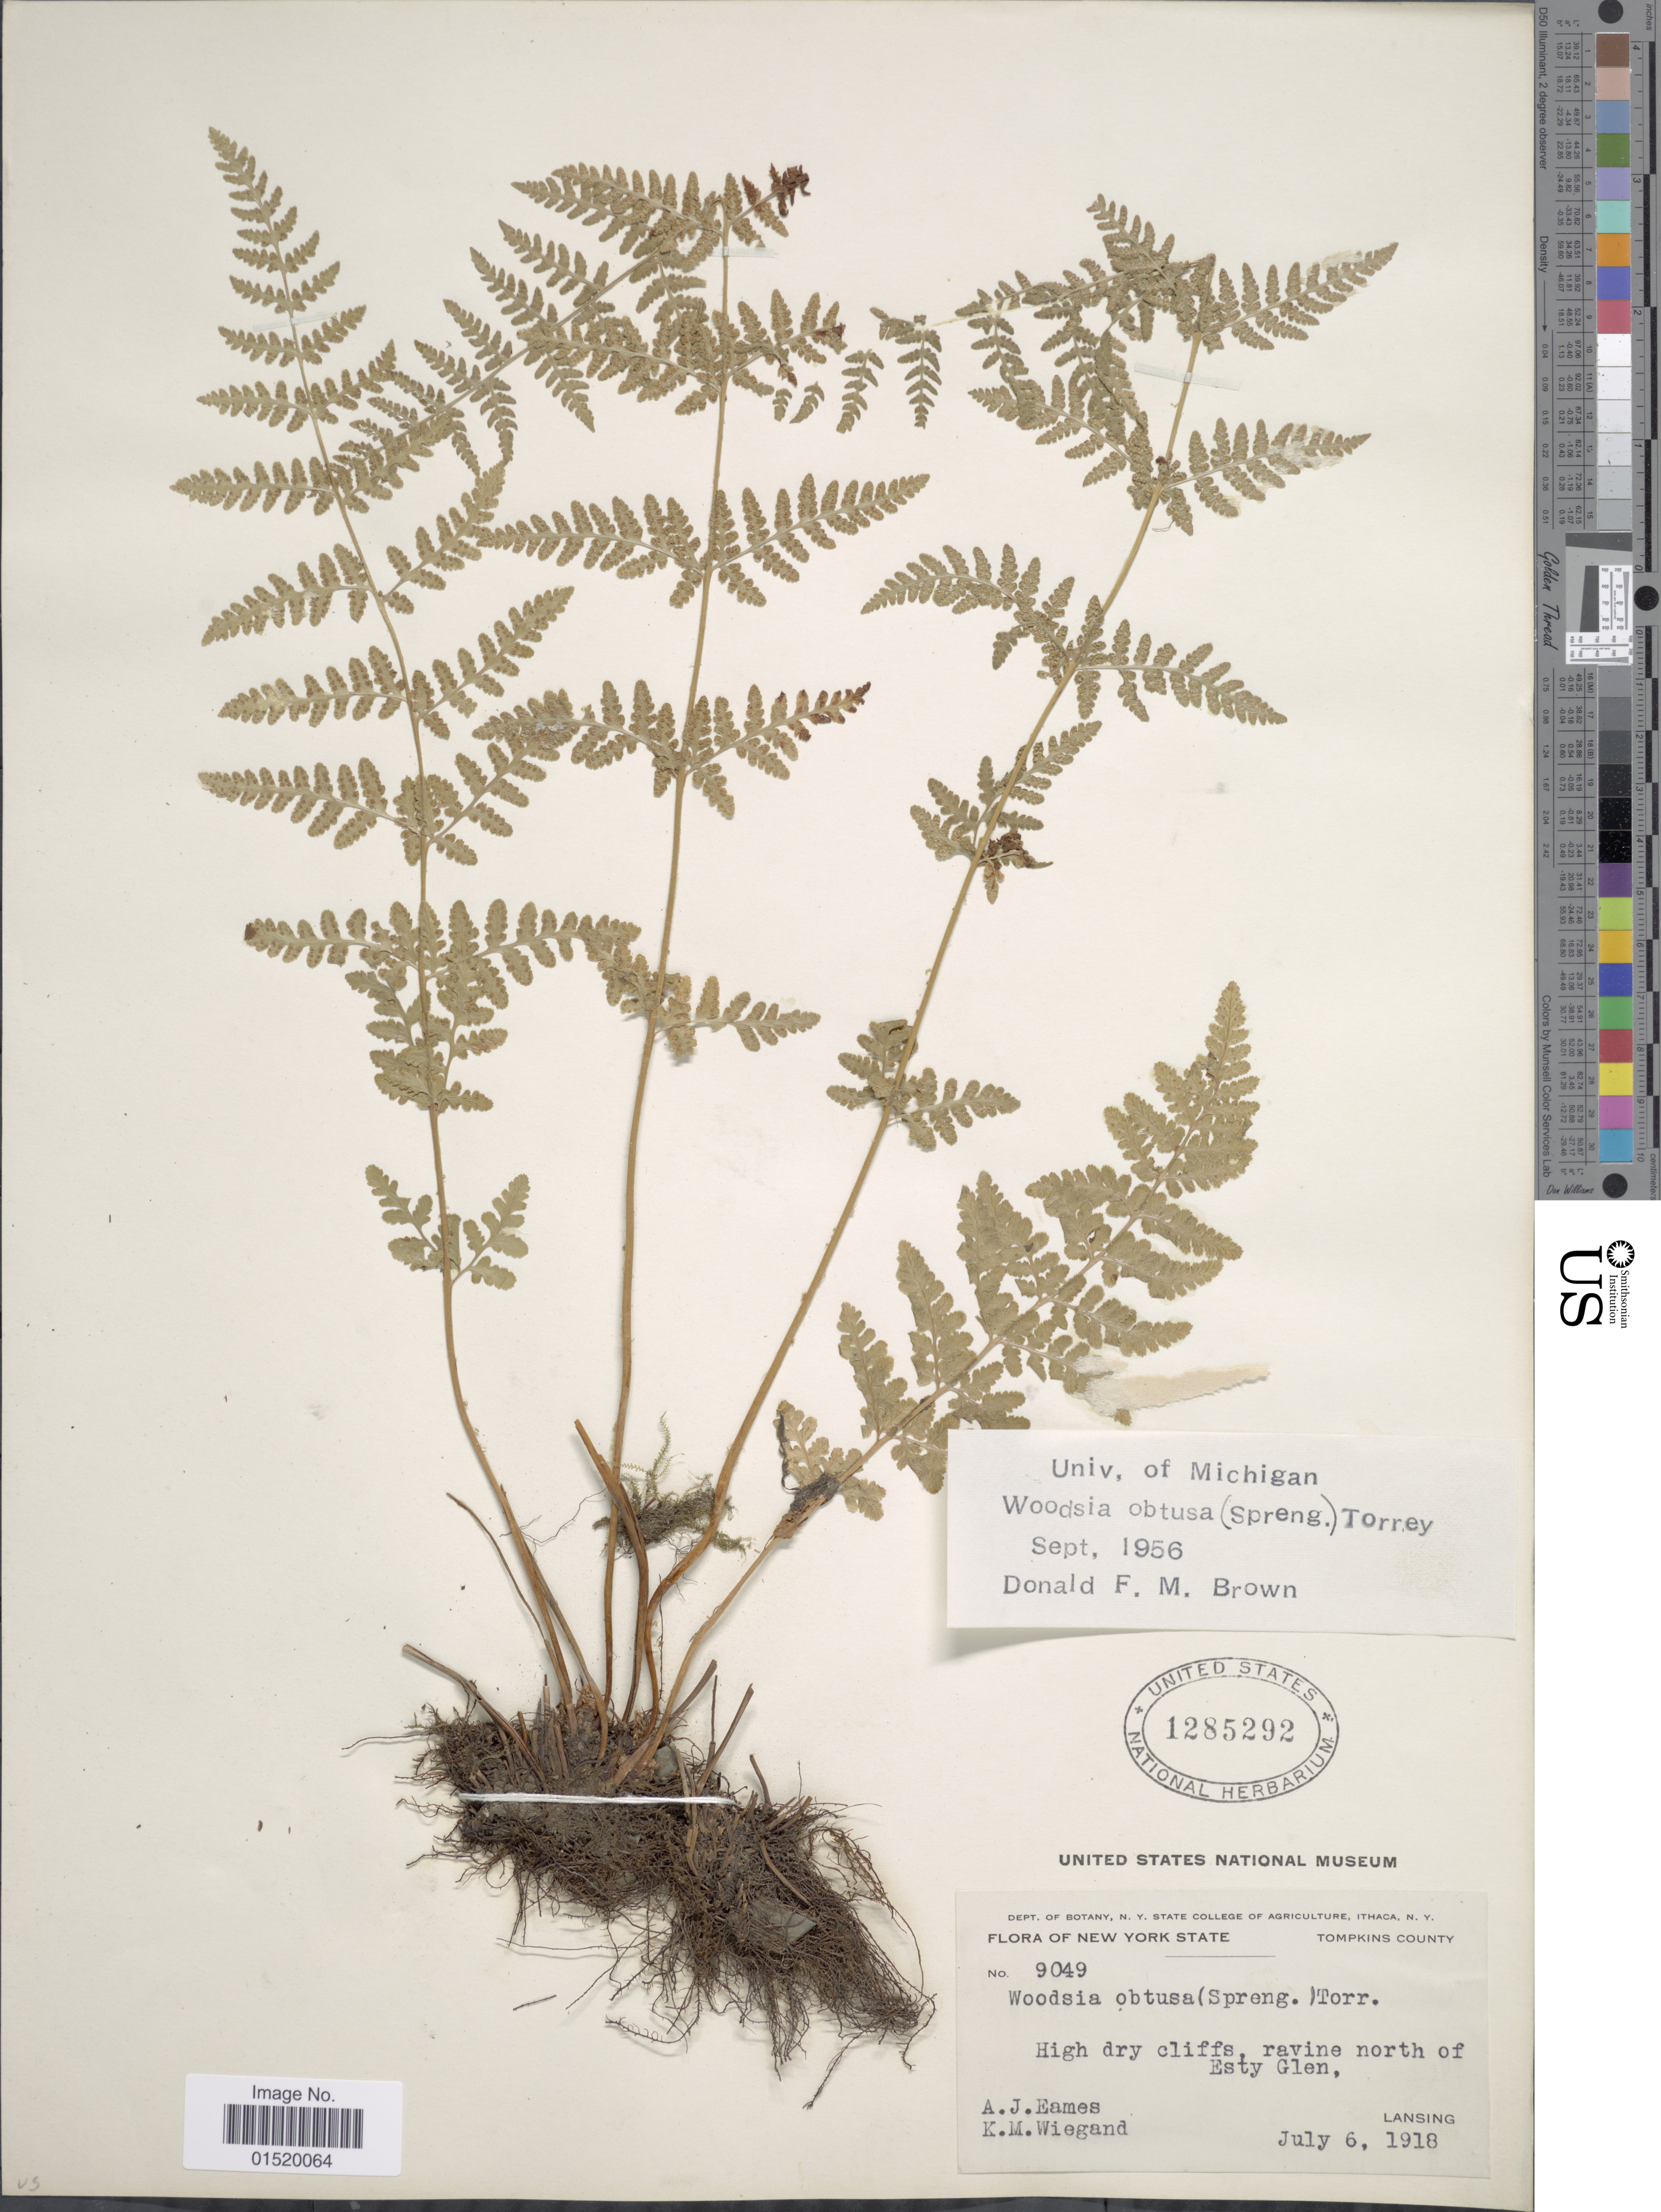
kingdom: Plantae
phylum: Tracheophyta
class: Polypodiopsida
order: Polypodiales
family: Woodsiaceae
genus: Woodsia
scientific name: Woodsia obtusa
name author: (Spreng.) Torr.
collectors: A. J. Eames & K. M. Wiegand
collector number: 9049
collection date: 1918-07-06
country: United States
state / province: New York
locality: Tompkins County, High dry cliffs, ravine north of Esty Glen, Lansing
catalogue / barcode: US 1285292